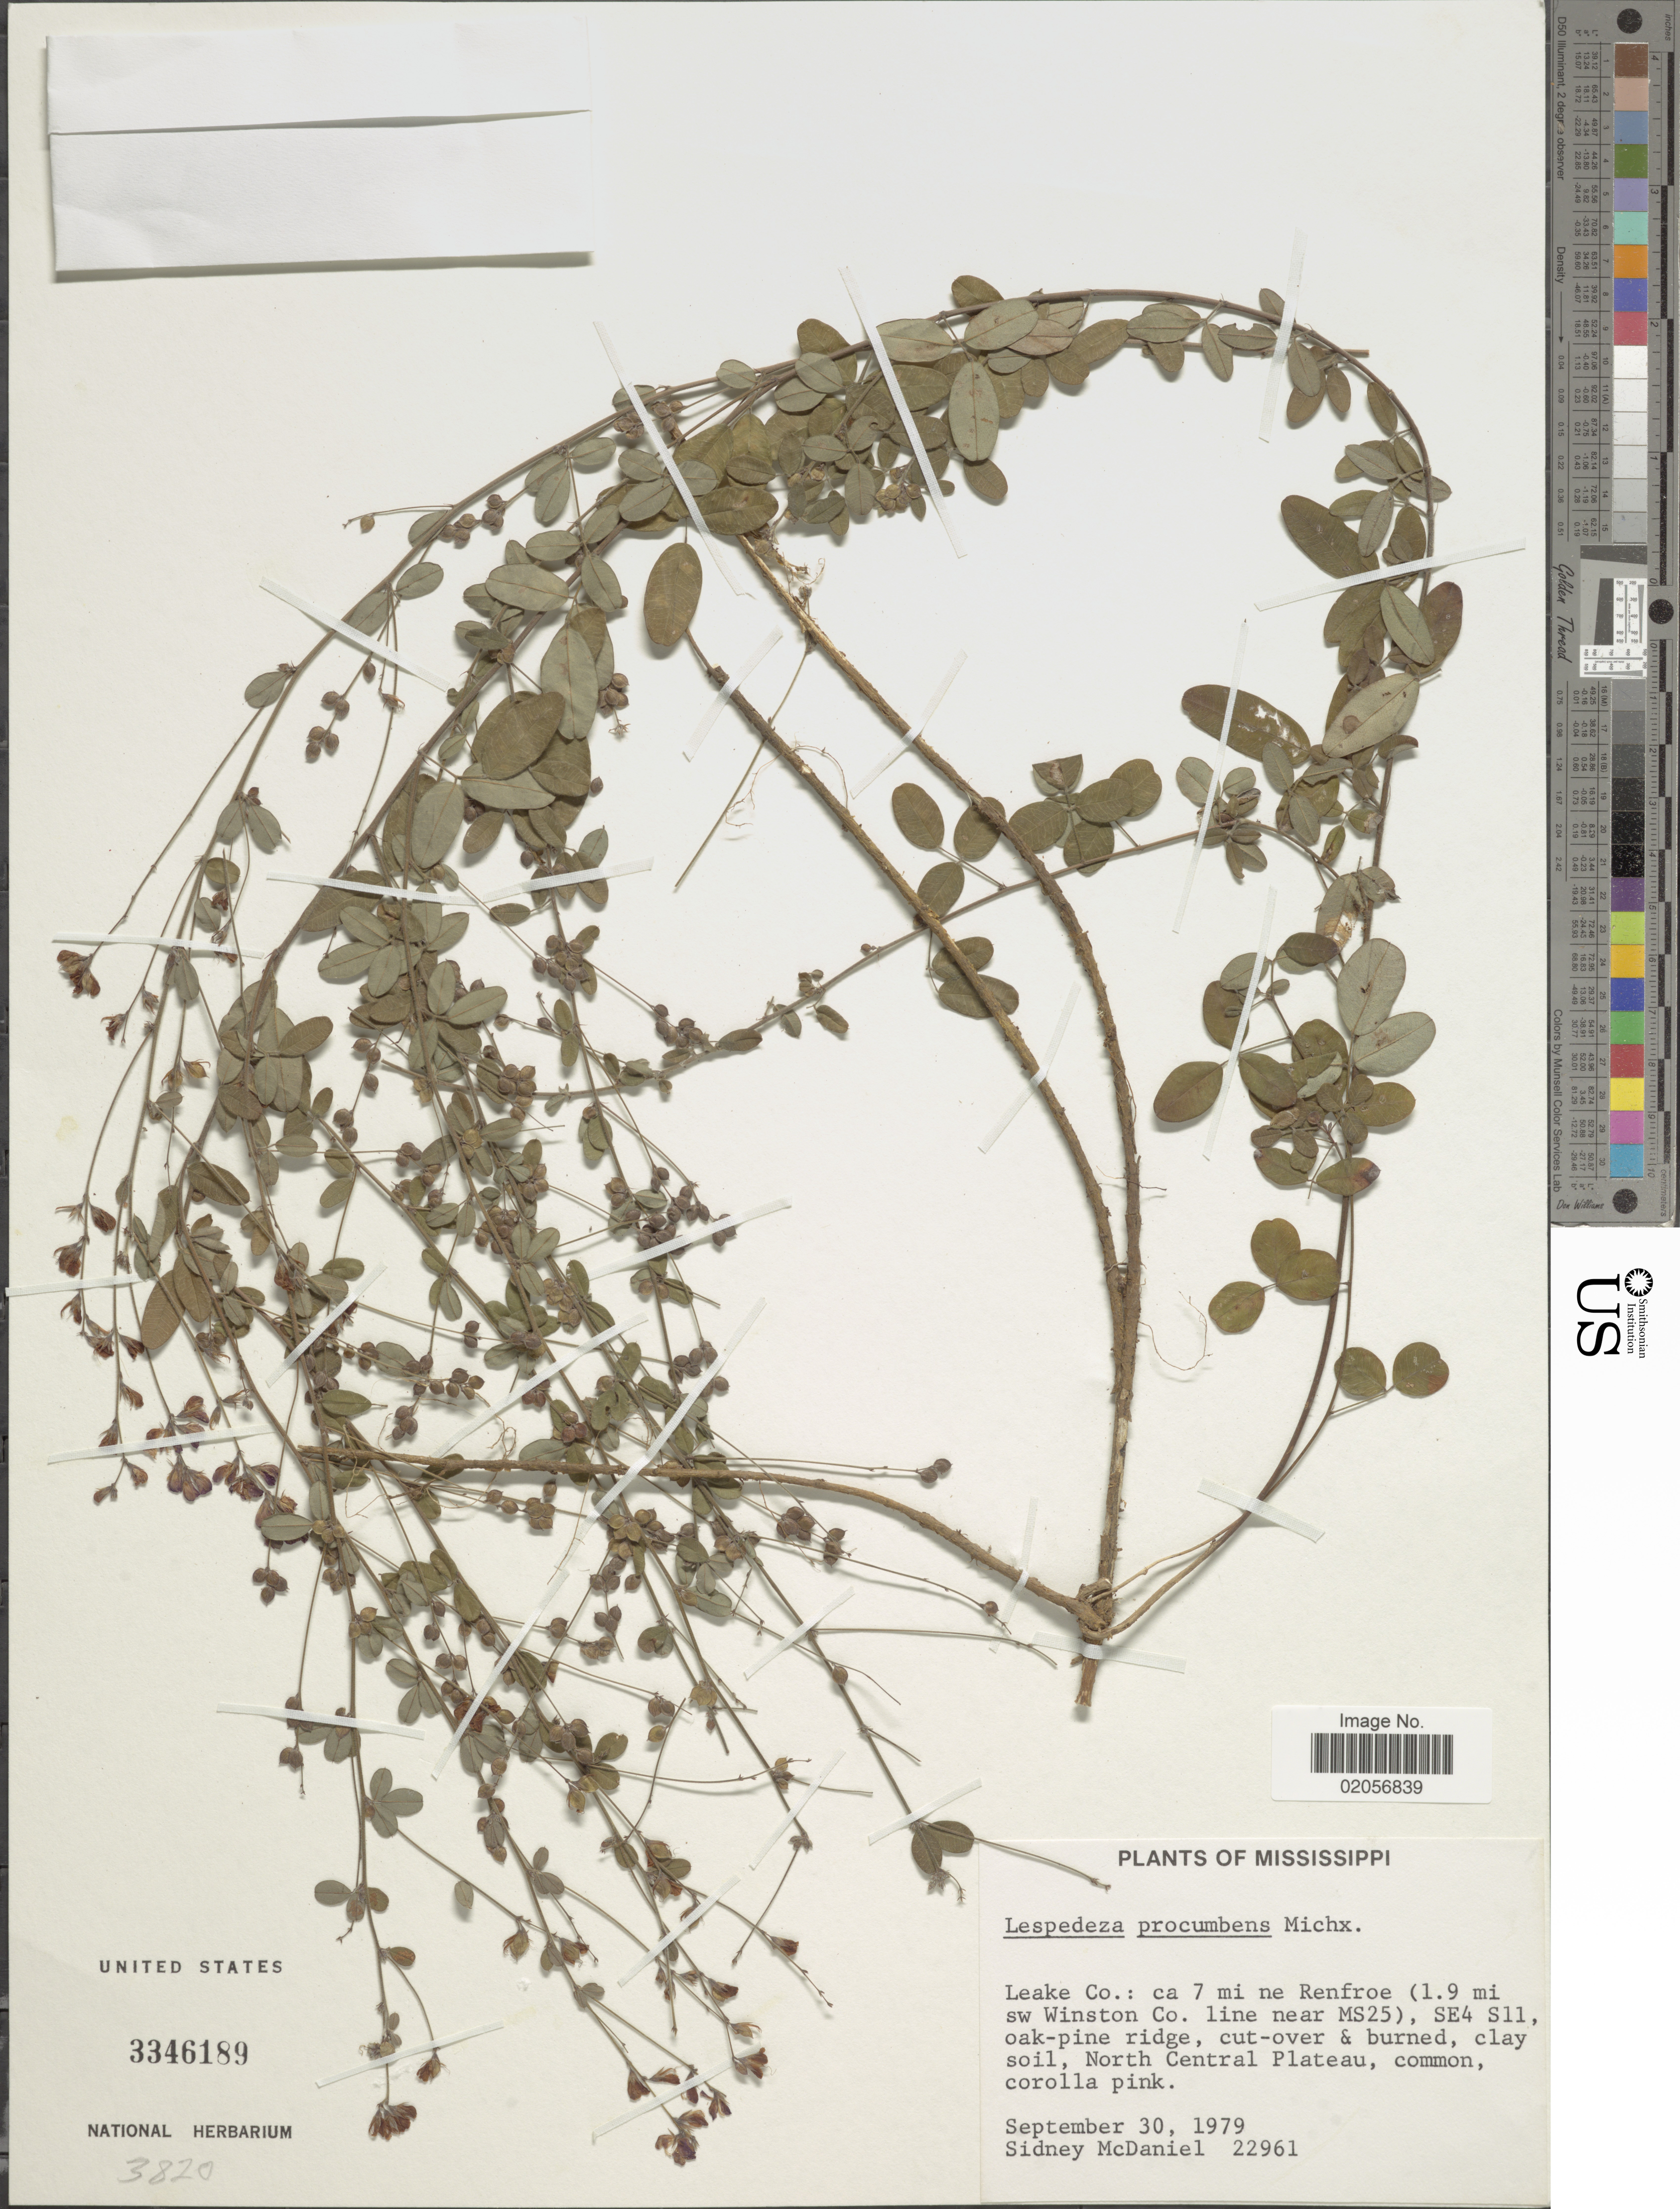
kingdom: Plantae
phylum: Tracheophyta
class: Magnoliopsida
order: Fabales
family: Fabaceae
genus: Lespedeza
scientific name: Lespedeza procumbens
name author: Michx.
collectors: S. McDaniel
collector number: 22961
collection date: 1979-09-30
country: United States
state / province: Mississippi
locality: Leake Co.: ca. 7 mi ne Renfroe ( 1.9 mi sw Winston Co. line near MS25), SE4 S11, oak- pine ridge, cut- over & burned, clay soil, North Central Plateau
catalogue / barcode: US 3346189